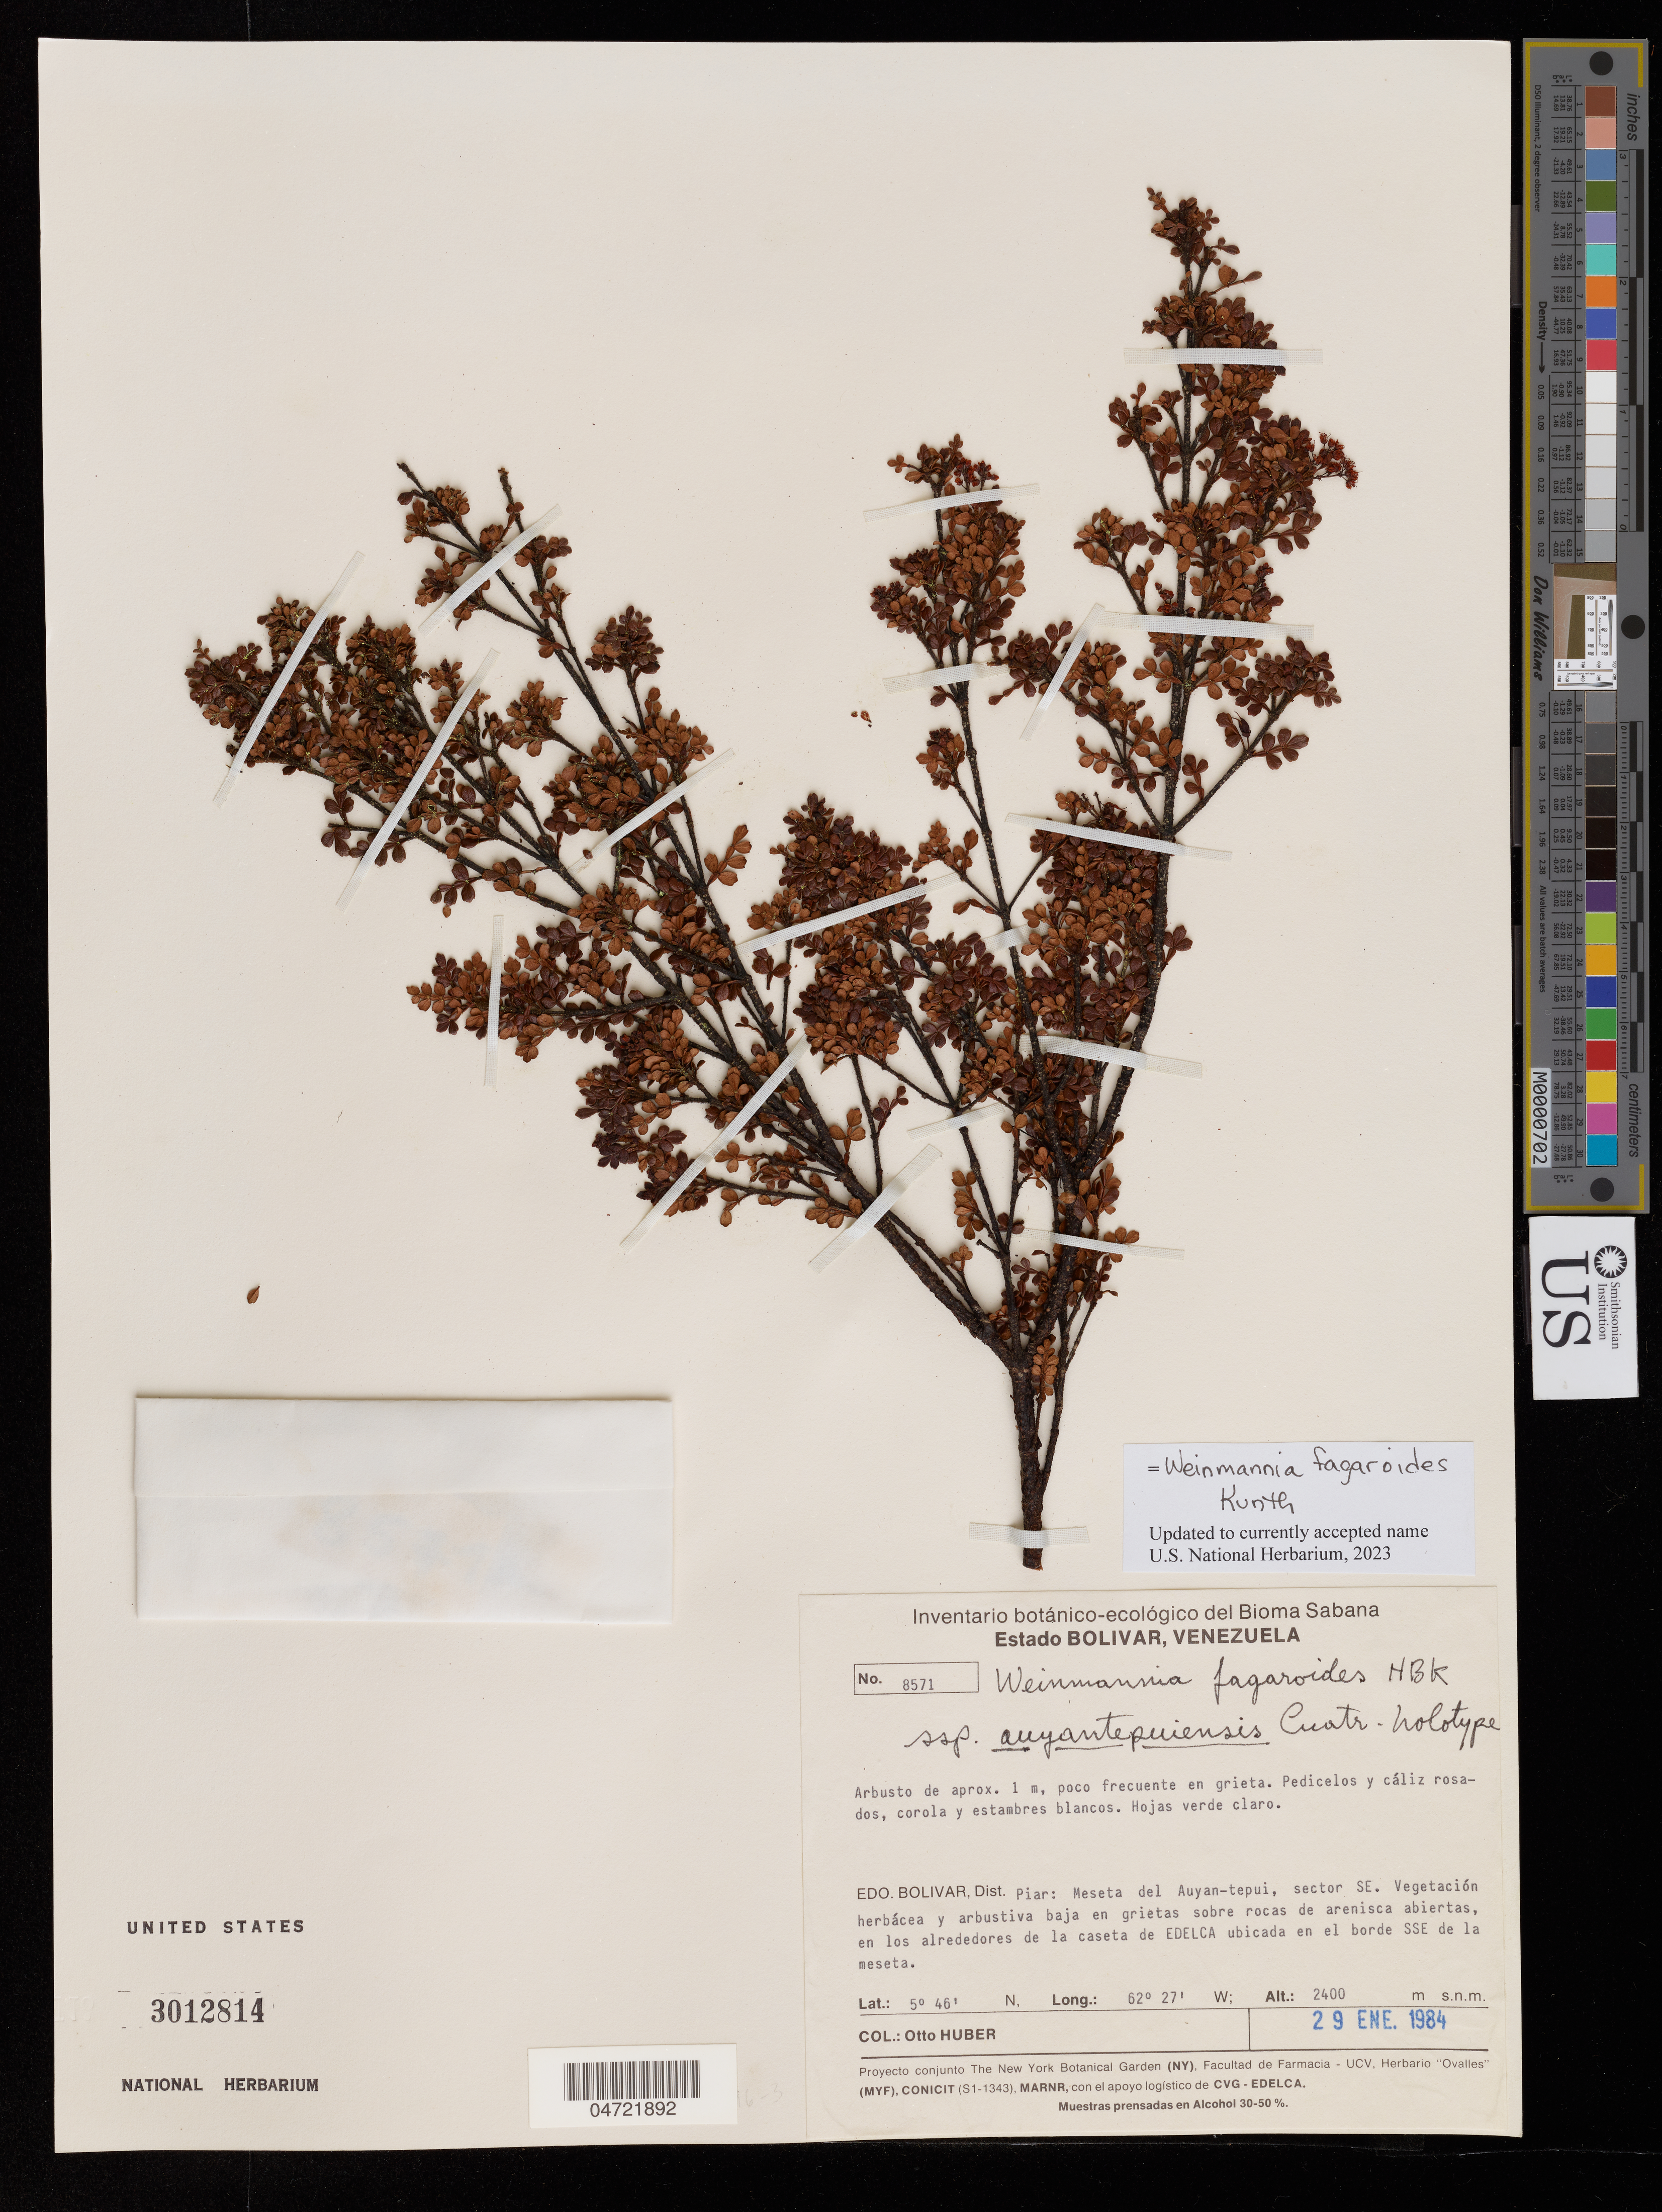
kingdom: Plantae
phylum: Tracheophyta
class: Magnoliopsida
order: Oxalidales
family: Cunoniaceae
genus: Weinmannia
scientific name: Weinmannia fagaroides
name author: Kunth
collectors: O. Huber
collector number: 8571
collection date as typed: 29-Jan-84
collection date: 1984-01-29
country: Venezuela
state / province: Bolívar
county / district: Piar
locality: Auyan-tepuí, sector SE, caseta de EDELCA ubicada en el borde SSE de la meseta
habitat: En grieta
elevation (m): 2400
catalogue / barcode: US 3012814